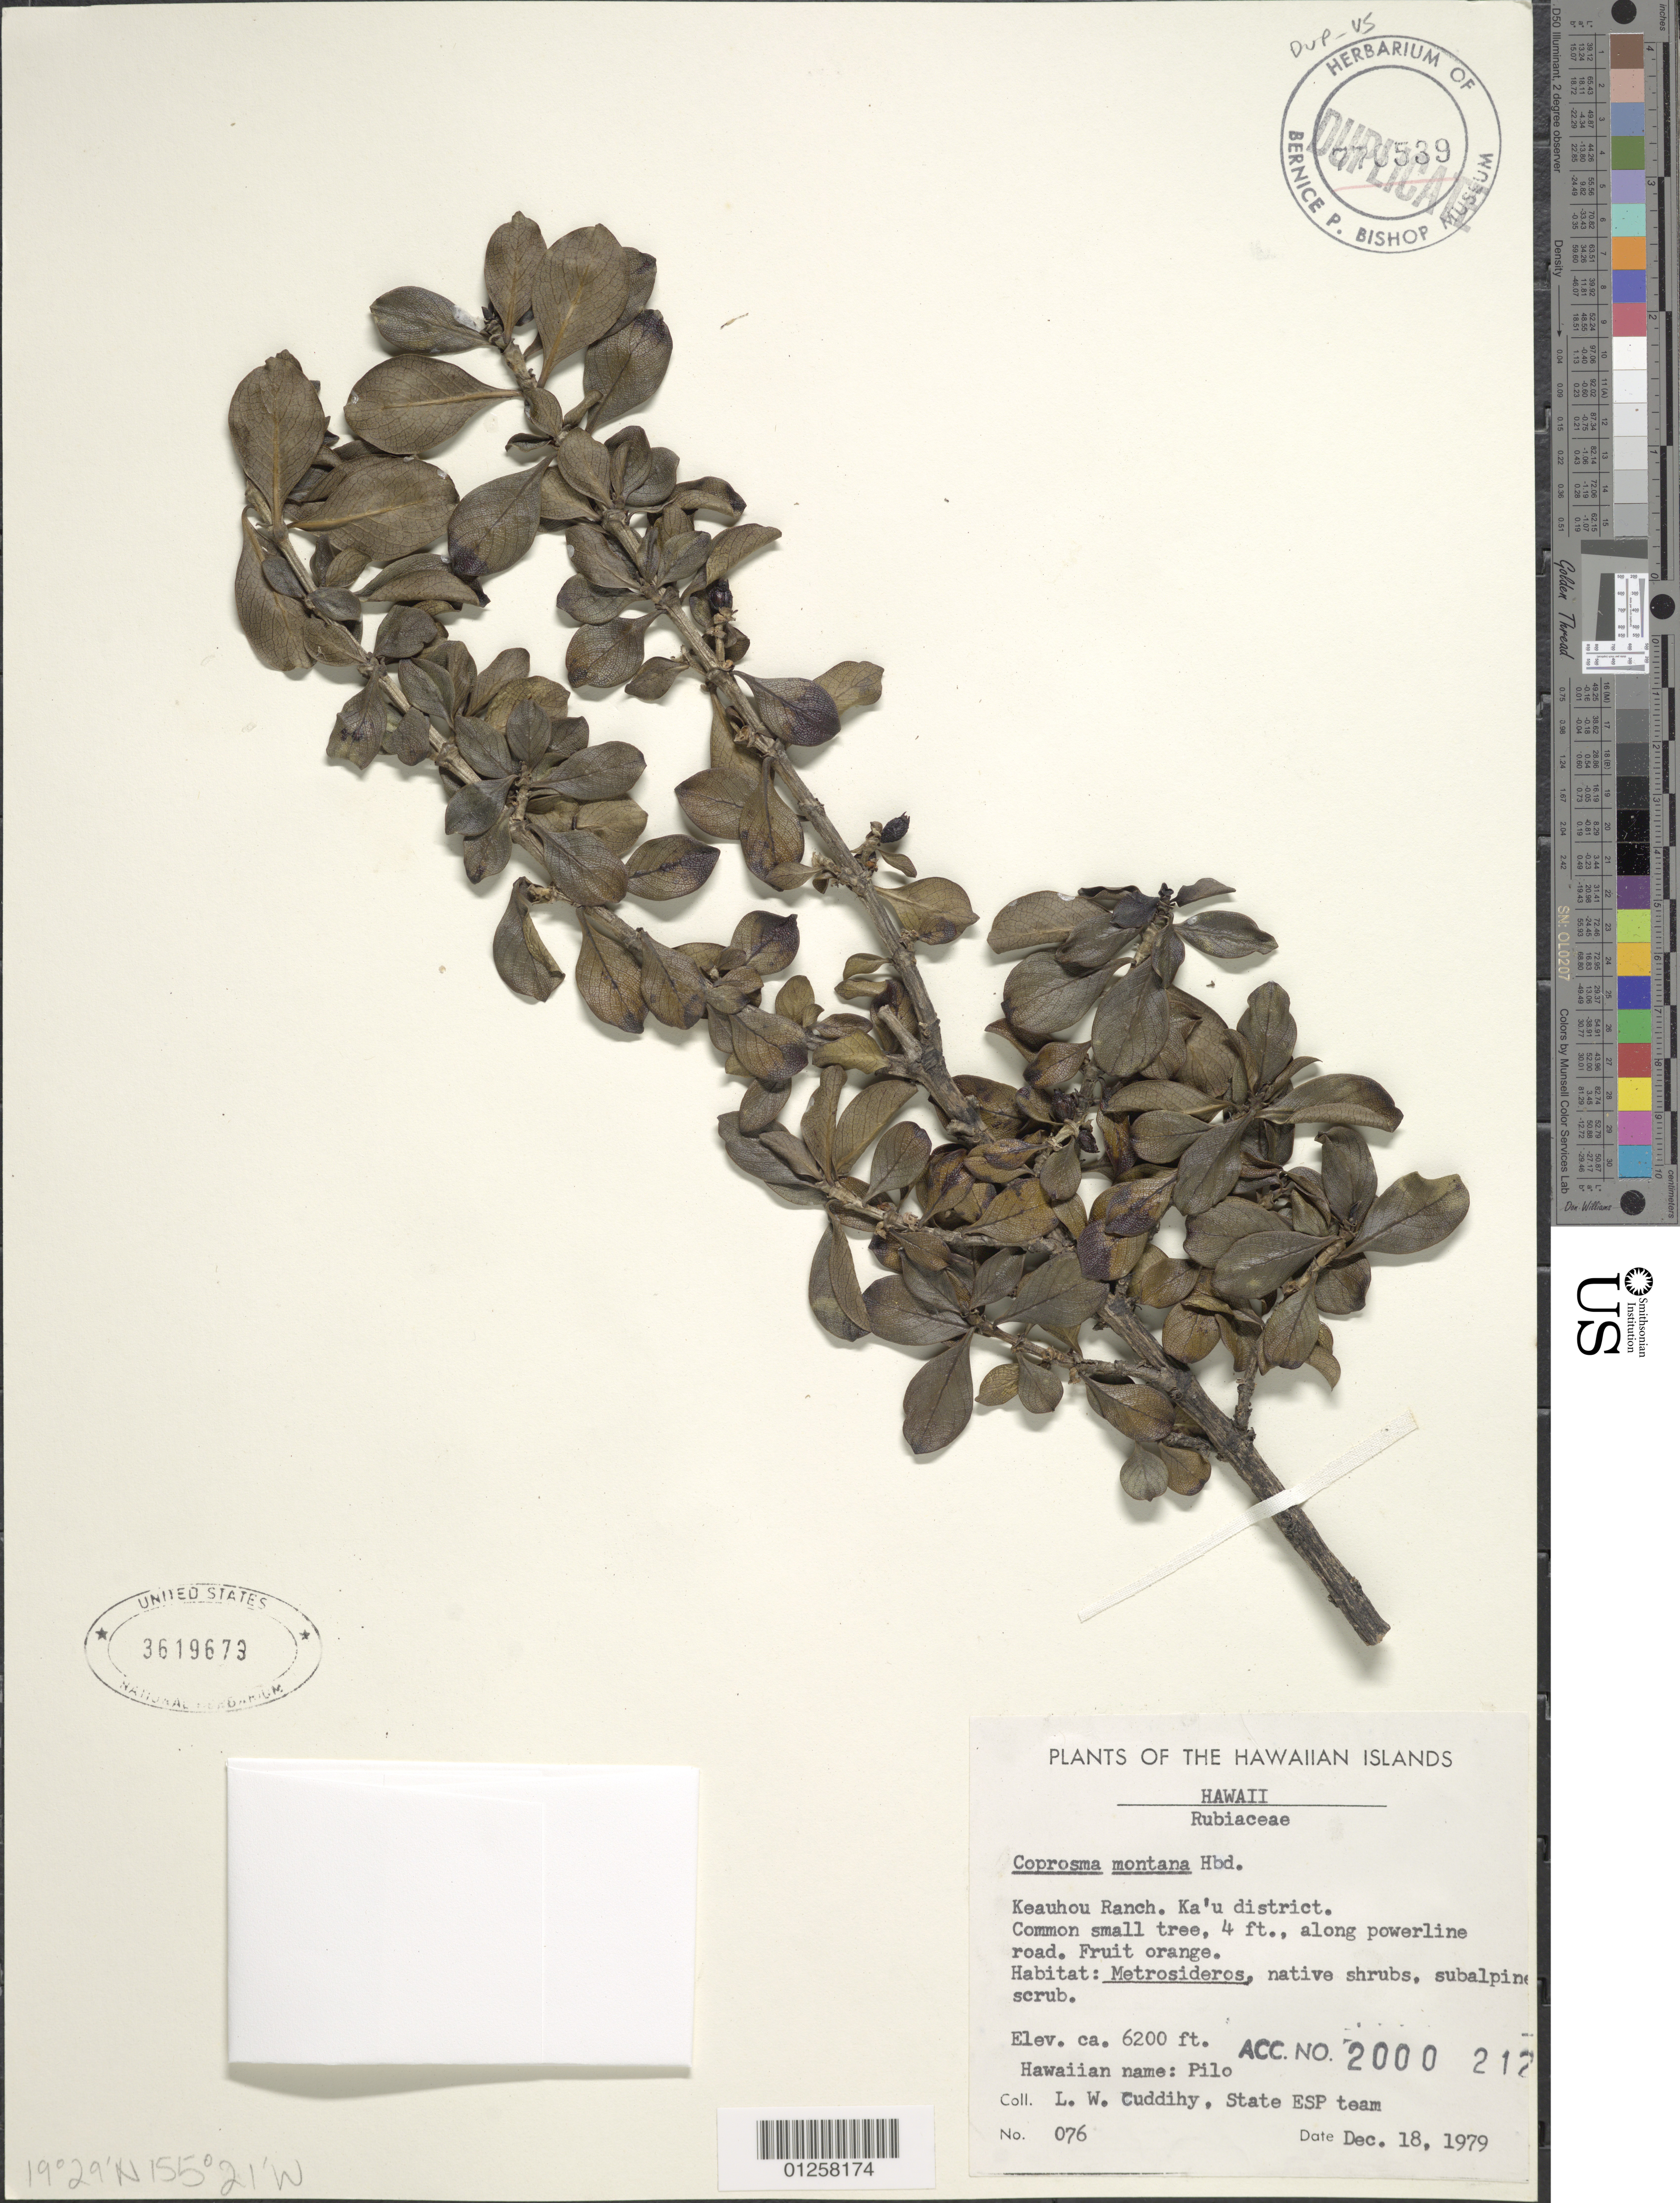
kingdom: Plantae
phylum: Tracheophyta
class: Magnoliopsida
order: Gentianales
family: Rubiaceae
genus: Coprosma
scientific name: Coprosma montana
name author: Hillebr.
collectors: L. Cuddihy & State ESP team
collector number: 076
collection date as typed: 18 Dec 1979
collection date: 1979-12-18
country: United States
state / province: Hawaii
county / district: Honolulu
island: Hawaii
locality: Keauhou Ranch, Ka'u District.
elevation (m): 1890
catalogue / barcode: US 3619673